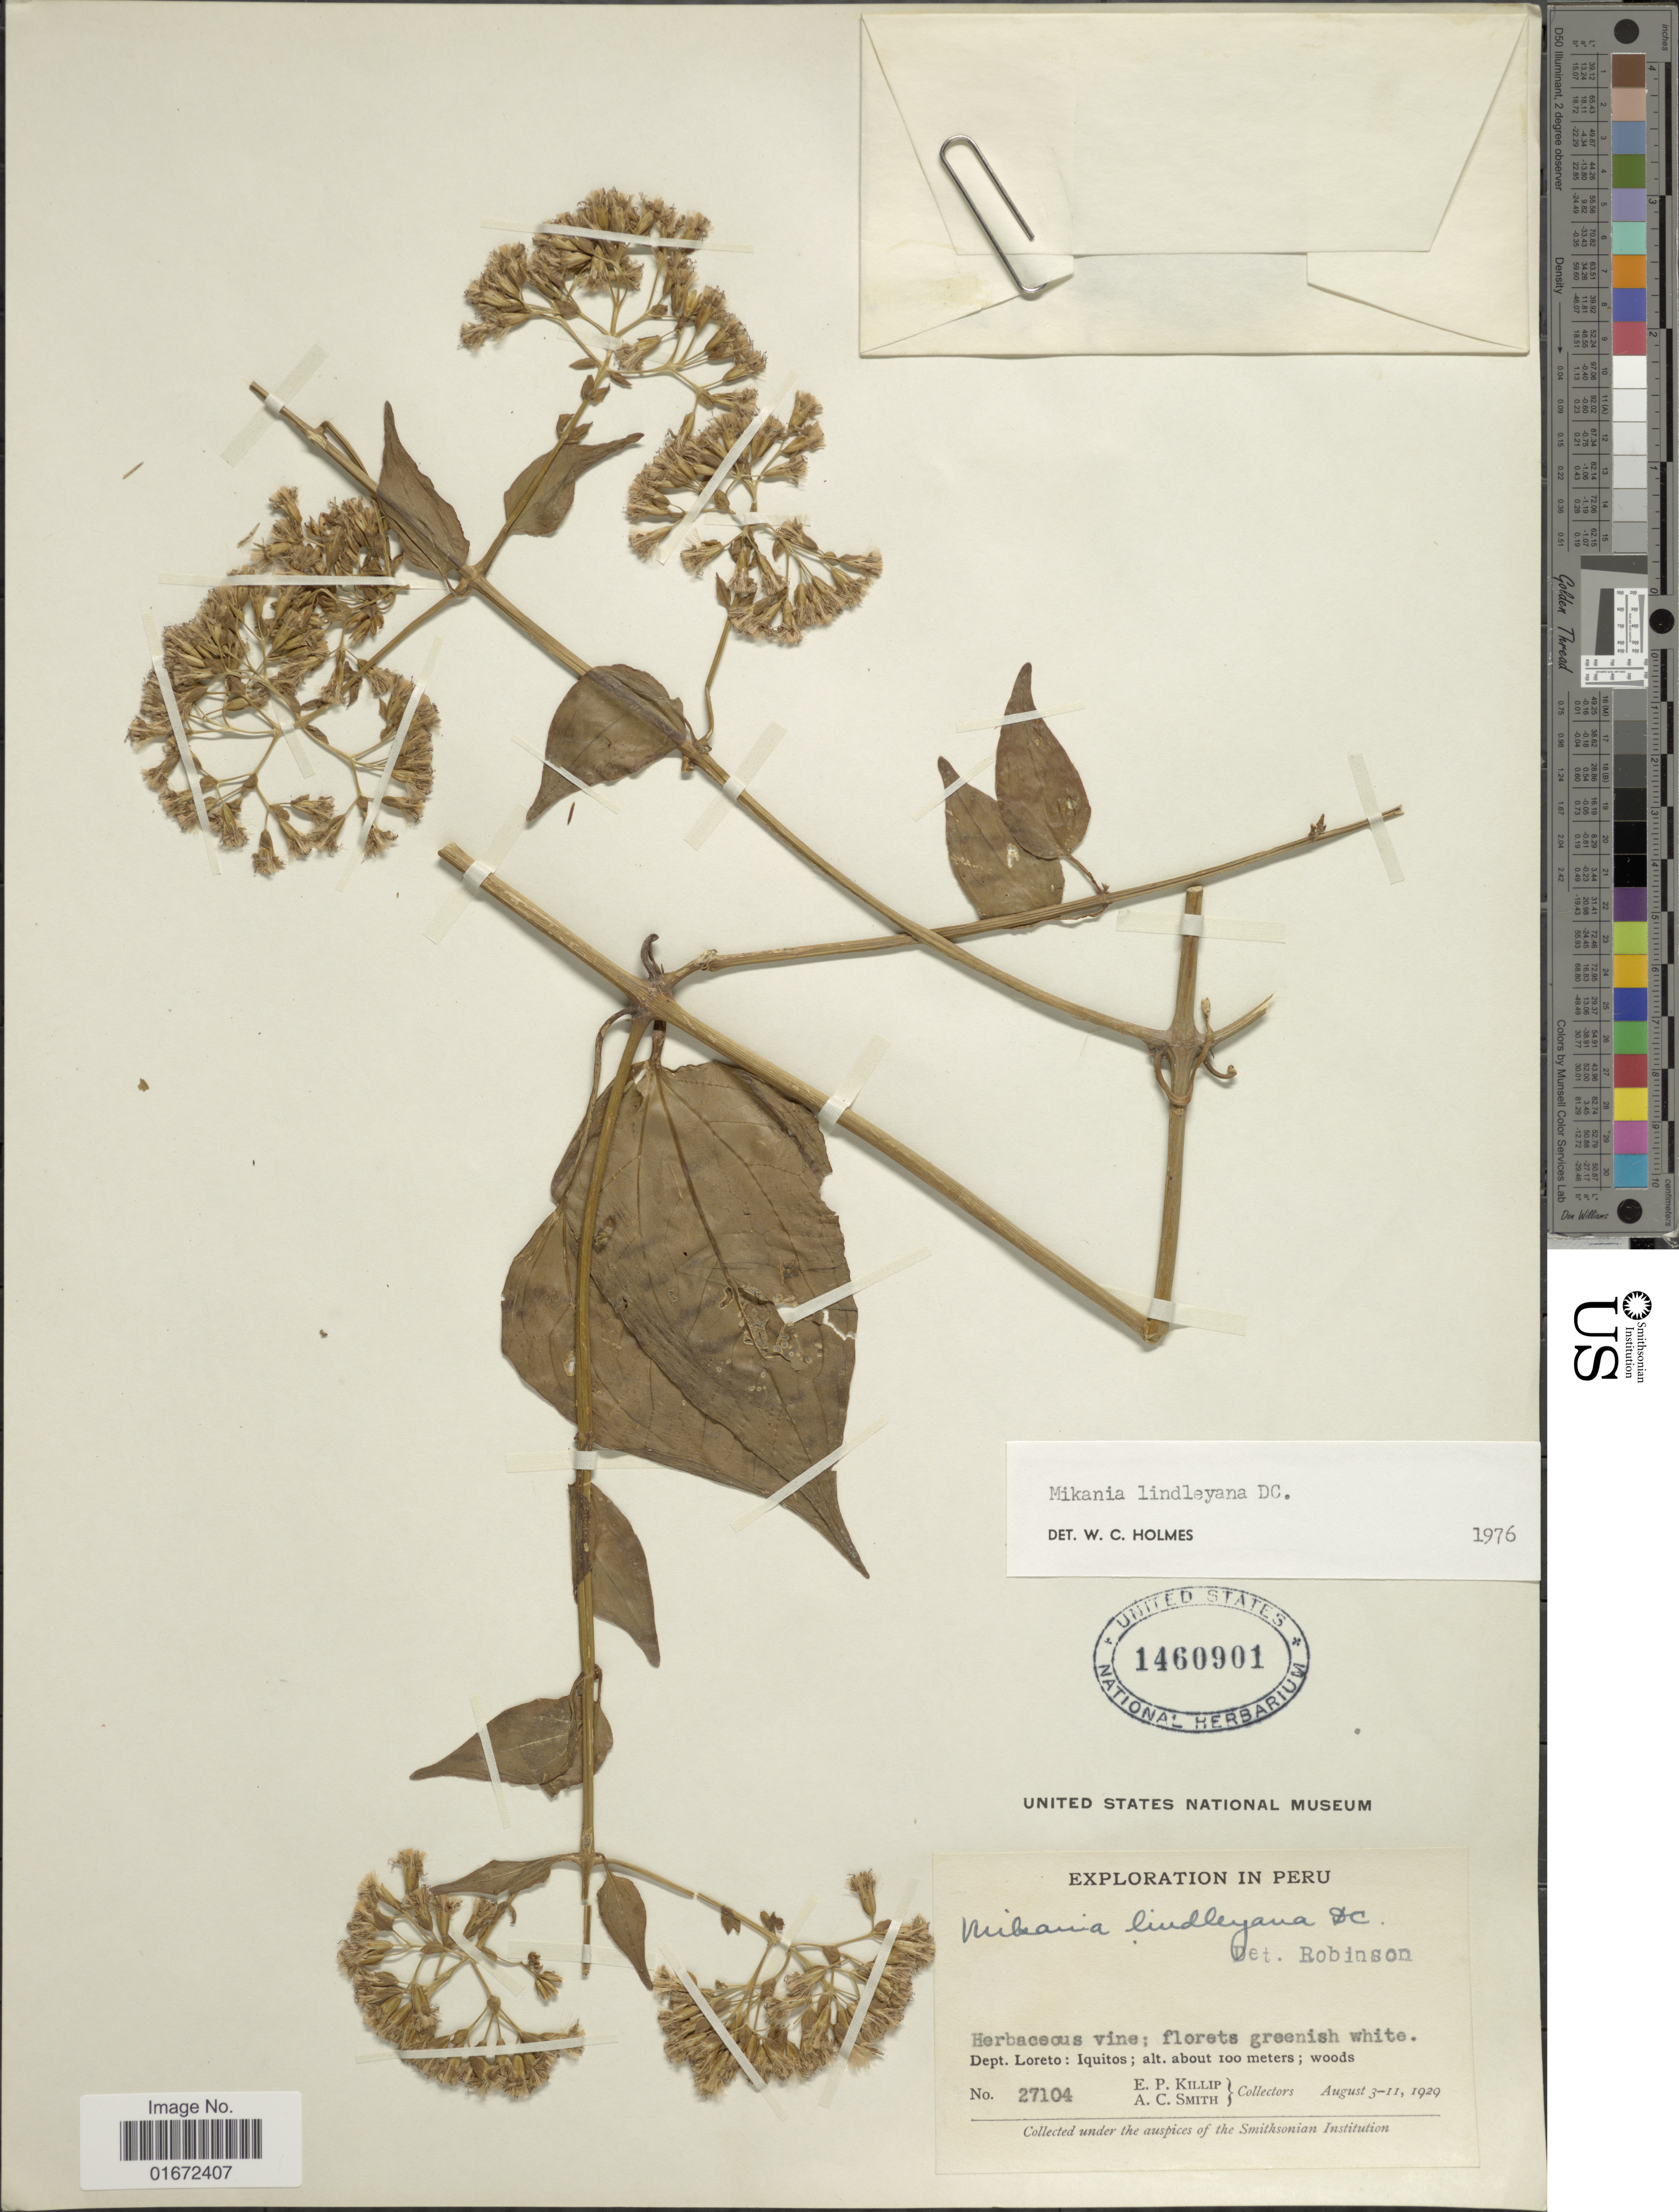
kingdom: Plantae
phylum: Tracheophyta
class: Magnoliopsida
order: Asterales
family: Asteraceae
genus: Mikania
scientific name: Mikania lindleyana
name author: DC.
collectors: E. P. Killip & A. C. Smith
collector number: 27104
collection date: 1929-08-03/1929-08-11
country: Peru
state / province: Loreto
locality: Dept. Loreto: Iquitos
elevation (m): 100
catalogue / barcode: US 1460901